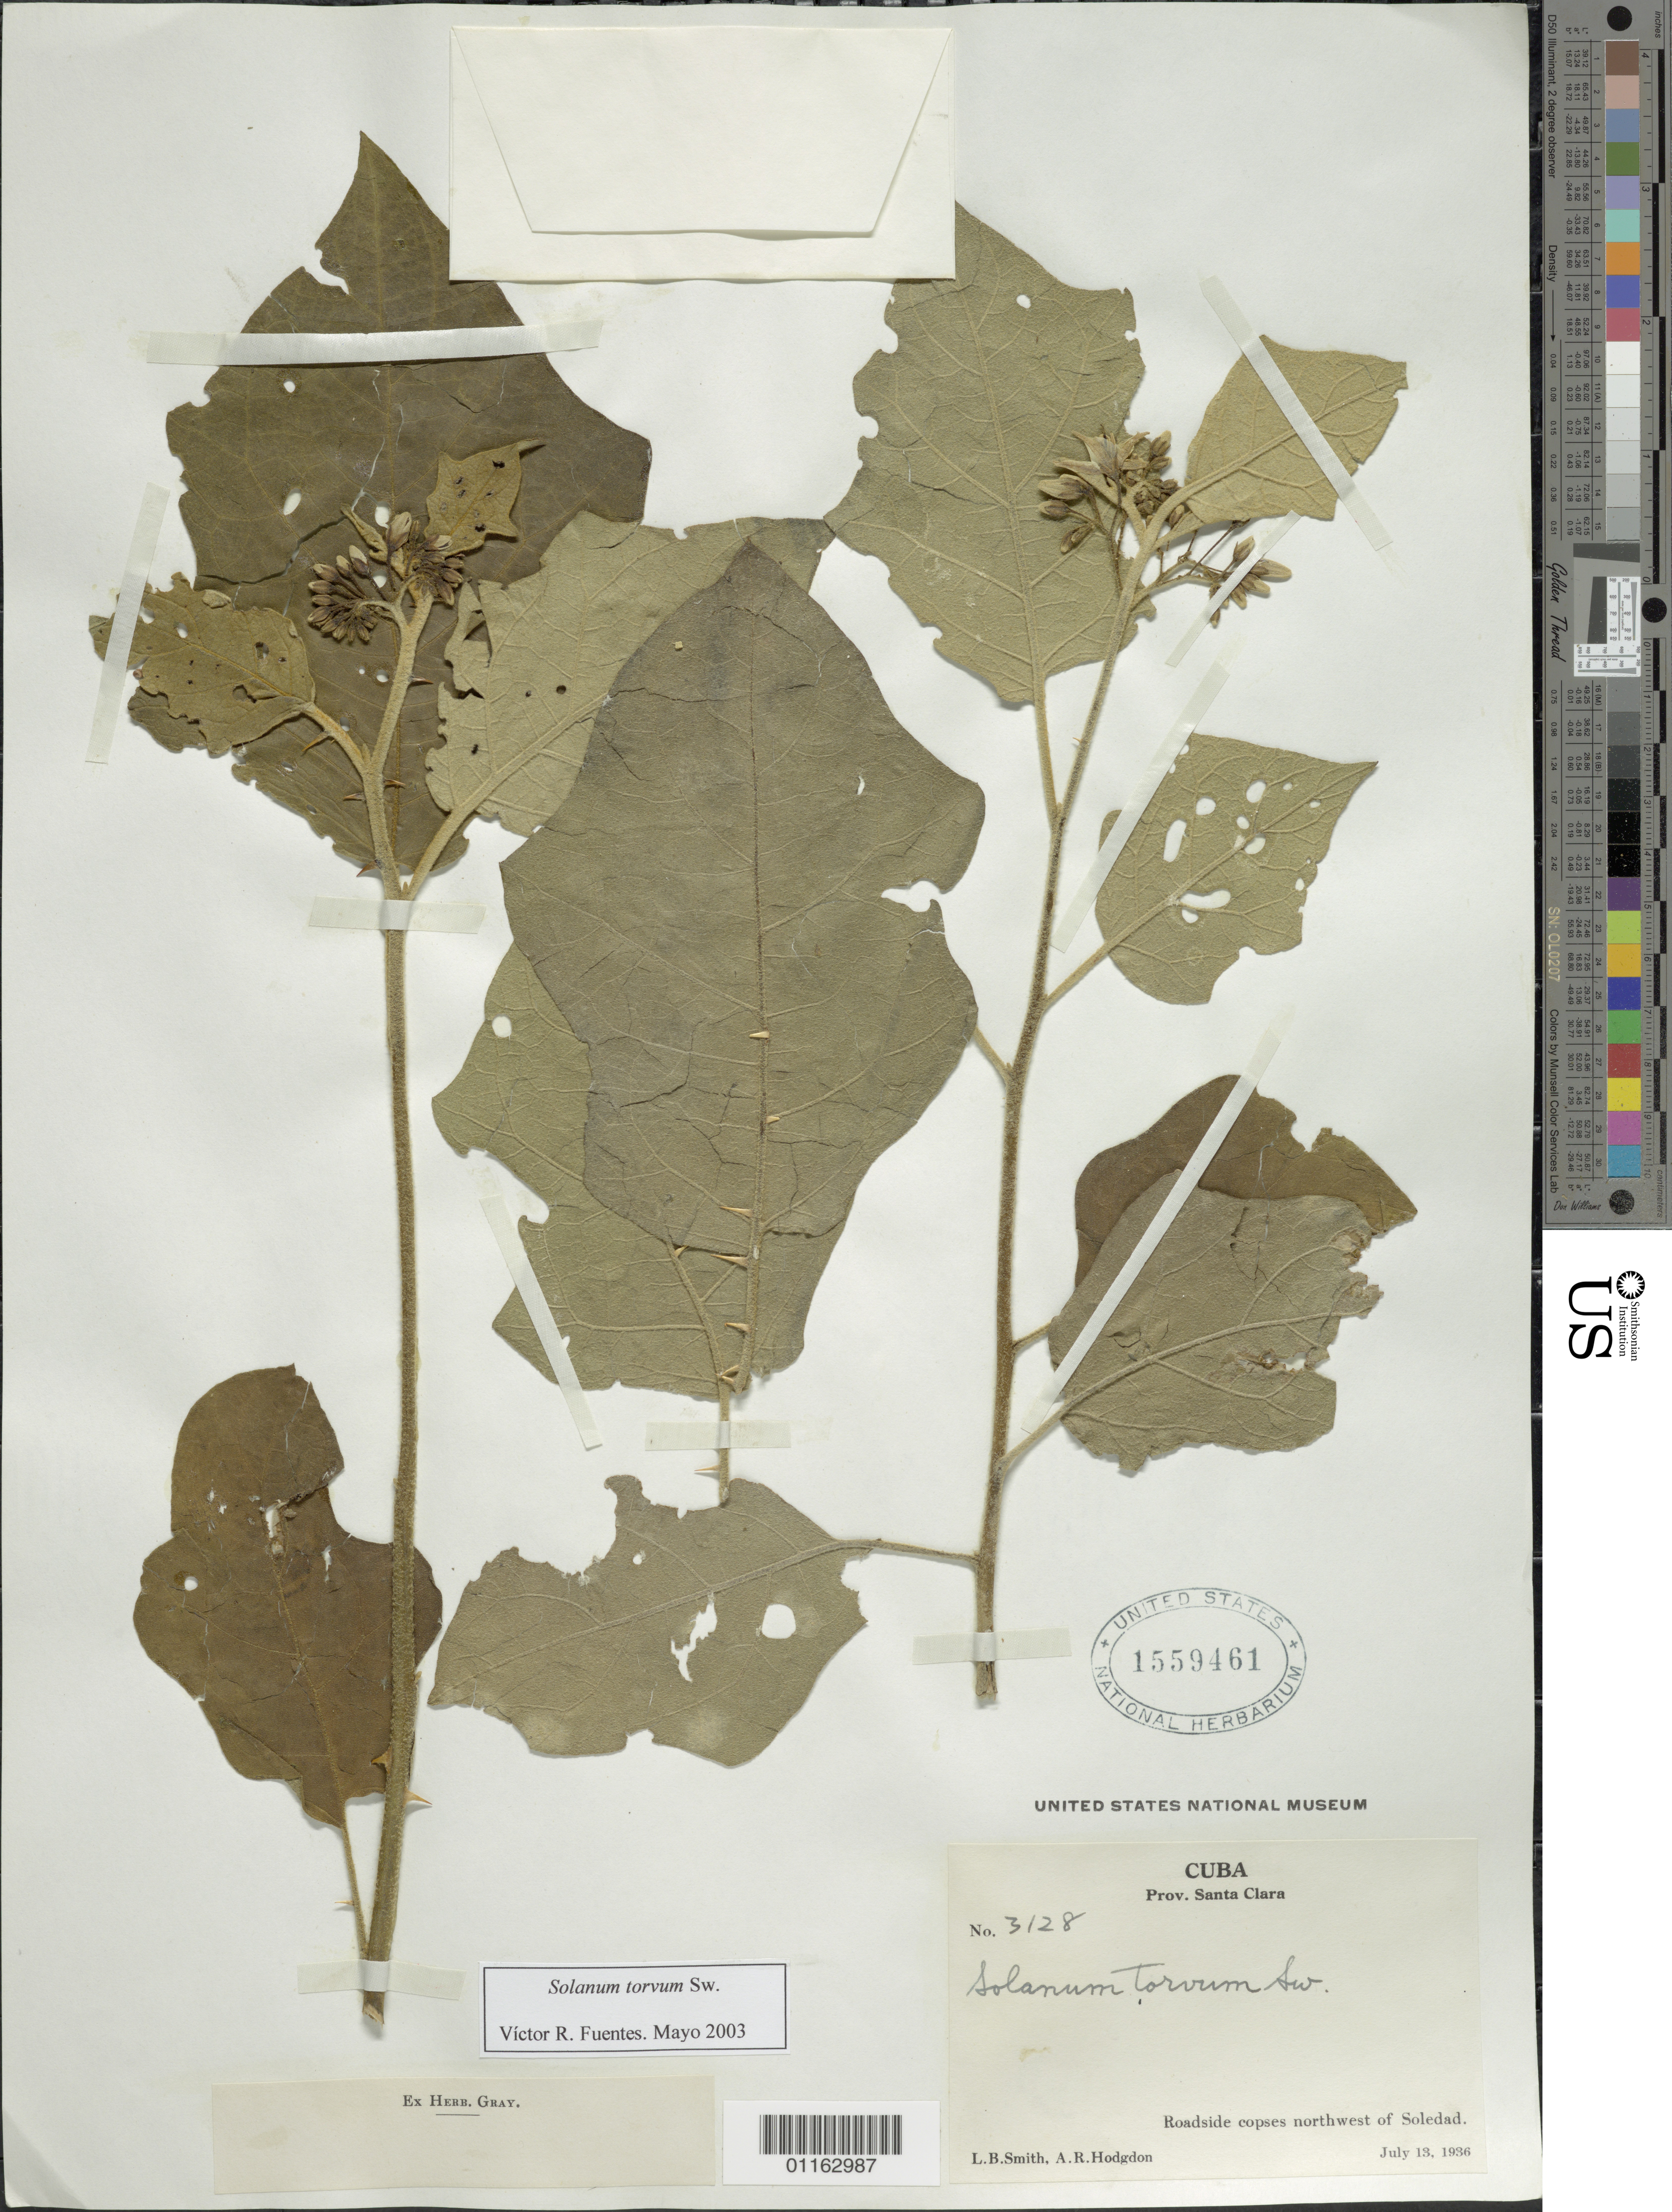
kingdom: Plantae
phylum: Tracheophyta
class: Magnoliopsida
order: Solanales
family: Solanaceae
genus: Solanum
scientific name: Solanum torvum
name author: Sw.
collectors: L. Smith & A. R. Hodgdon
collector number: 3128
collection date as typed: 13 Jul 1936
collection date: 1936-07-13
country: Cuba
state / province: Villa Clara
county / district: Santa Clara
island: Cuba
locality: Roadside Copses NW of Soledad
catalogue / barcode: US 1559461